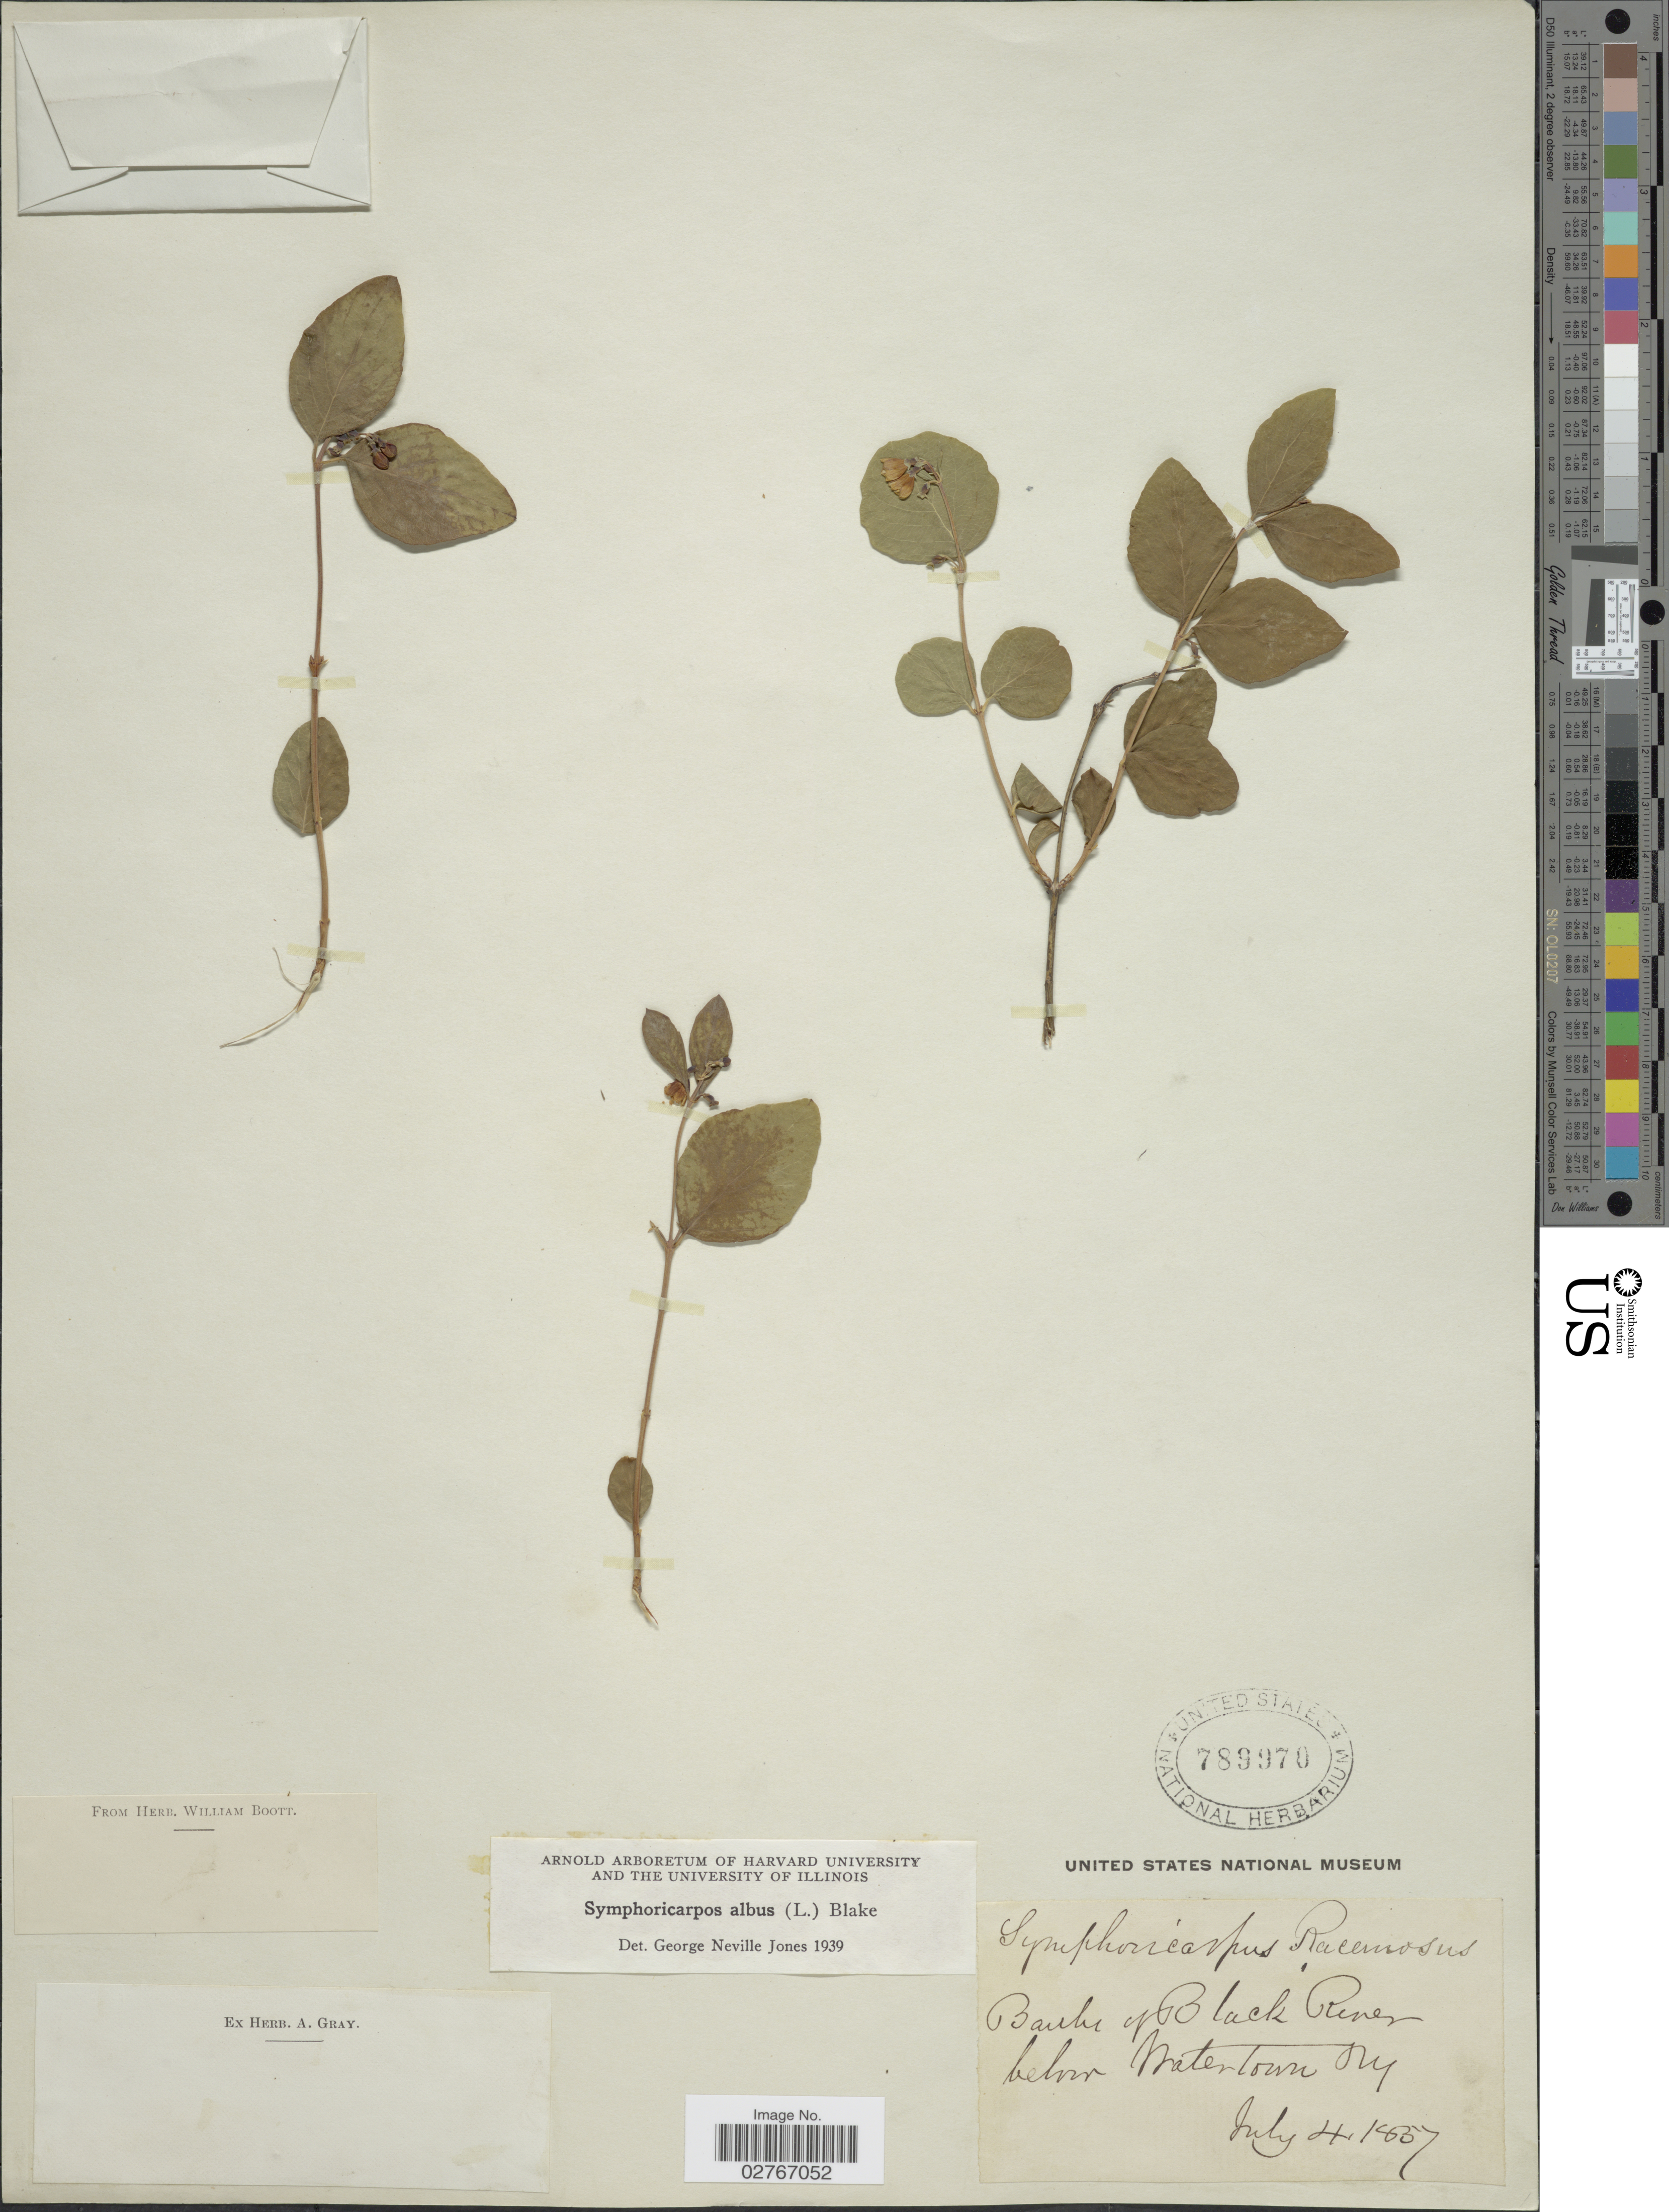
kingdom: Plantae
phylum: Tracheophyta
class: Magnoliopsida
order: Dipsacales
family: Caprifoliaceae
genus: Symphoricarpos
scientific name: Symphoricarpos albus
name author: (L.) S.F. Blake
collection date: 1857-07-04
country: United States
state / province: New York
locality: Banks of Black River below Watertown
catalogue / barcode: US 789970